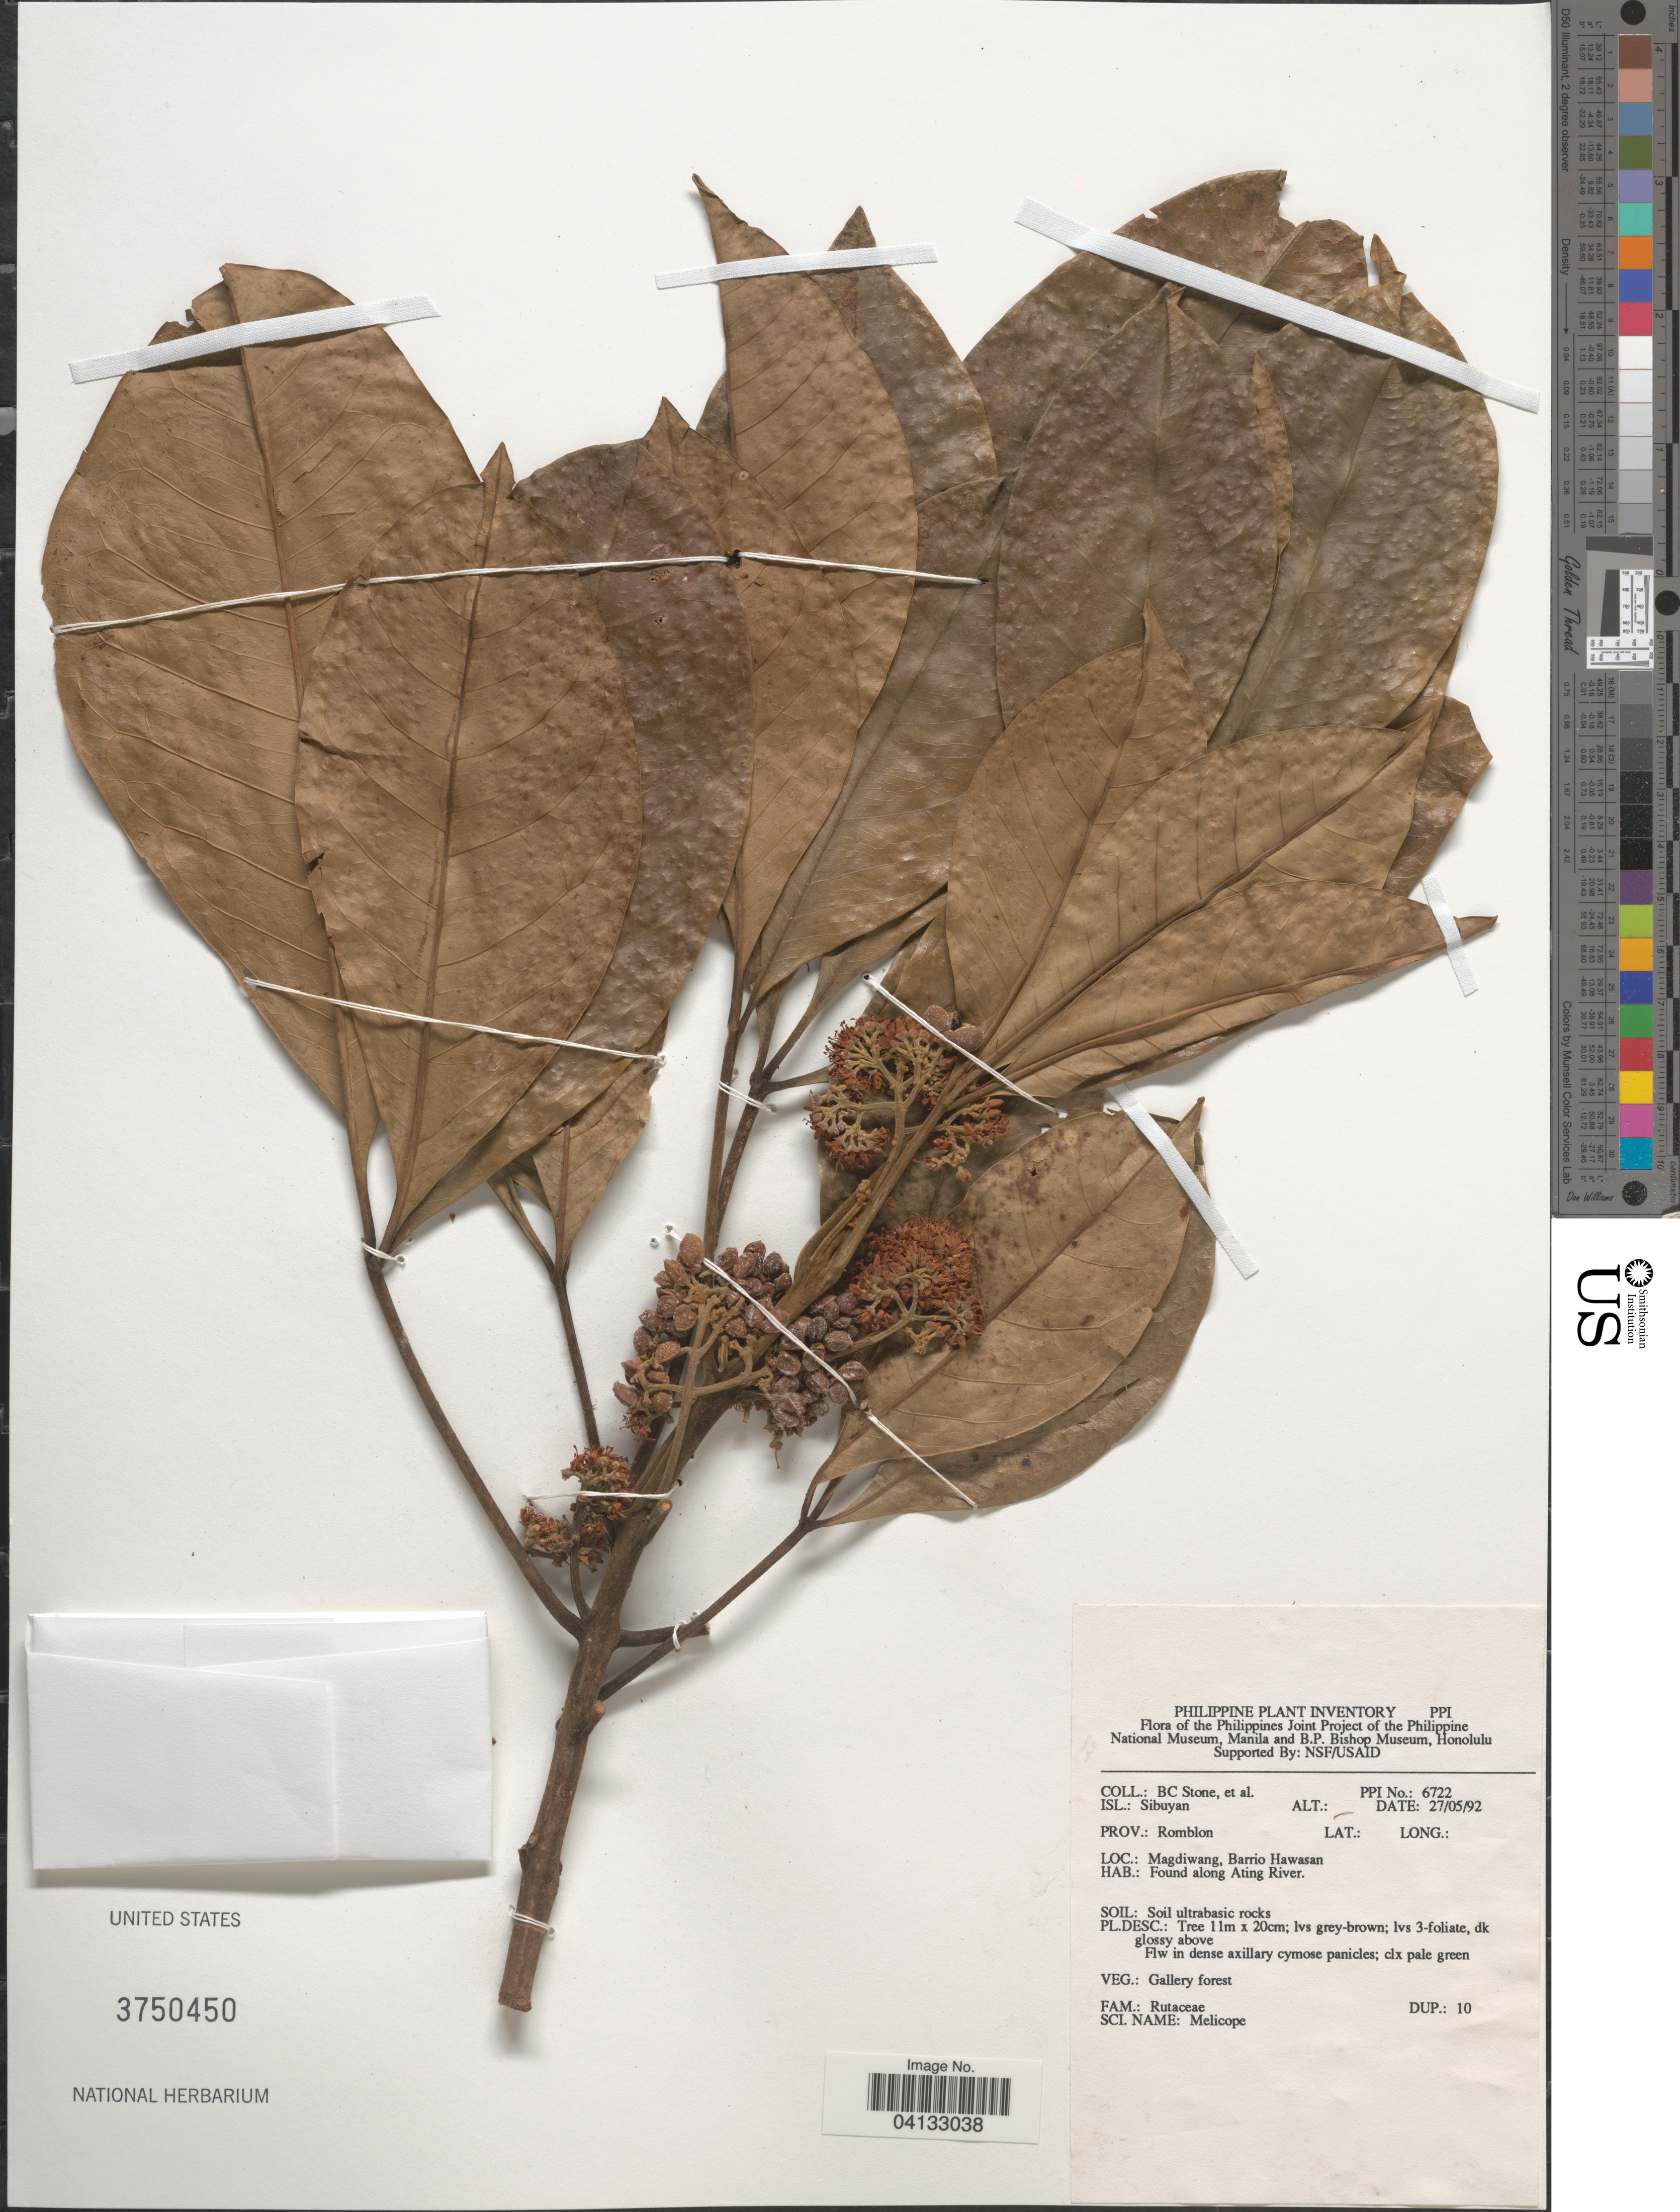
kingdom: Plantae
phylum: Tracheophyta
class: Magnoliopsida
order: Sapindales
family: Rutaceae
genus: Melicope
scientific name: Melicope sp.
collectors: B. C. Stone & et al.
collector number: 6722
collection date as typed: Transcribed d/m/y: 27/5/92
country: Philippines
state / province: Western Visayas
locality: Isl.: Sibuyan. Prov.: Romblon. Magdiwang, Barrio Hawasan. Found along Ating River.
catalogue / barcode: US 3750450